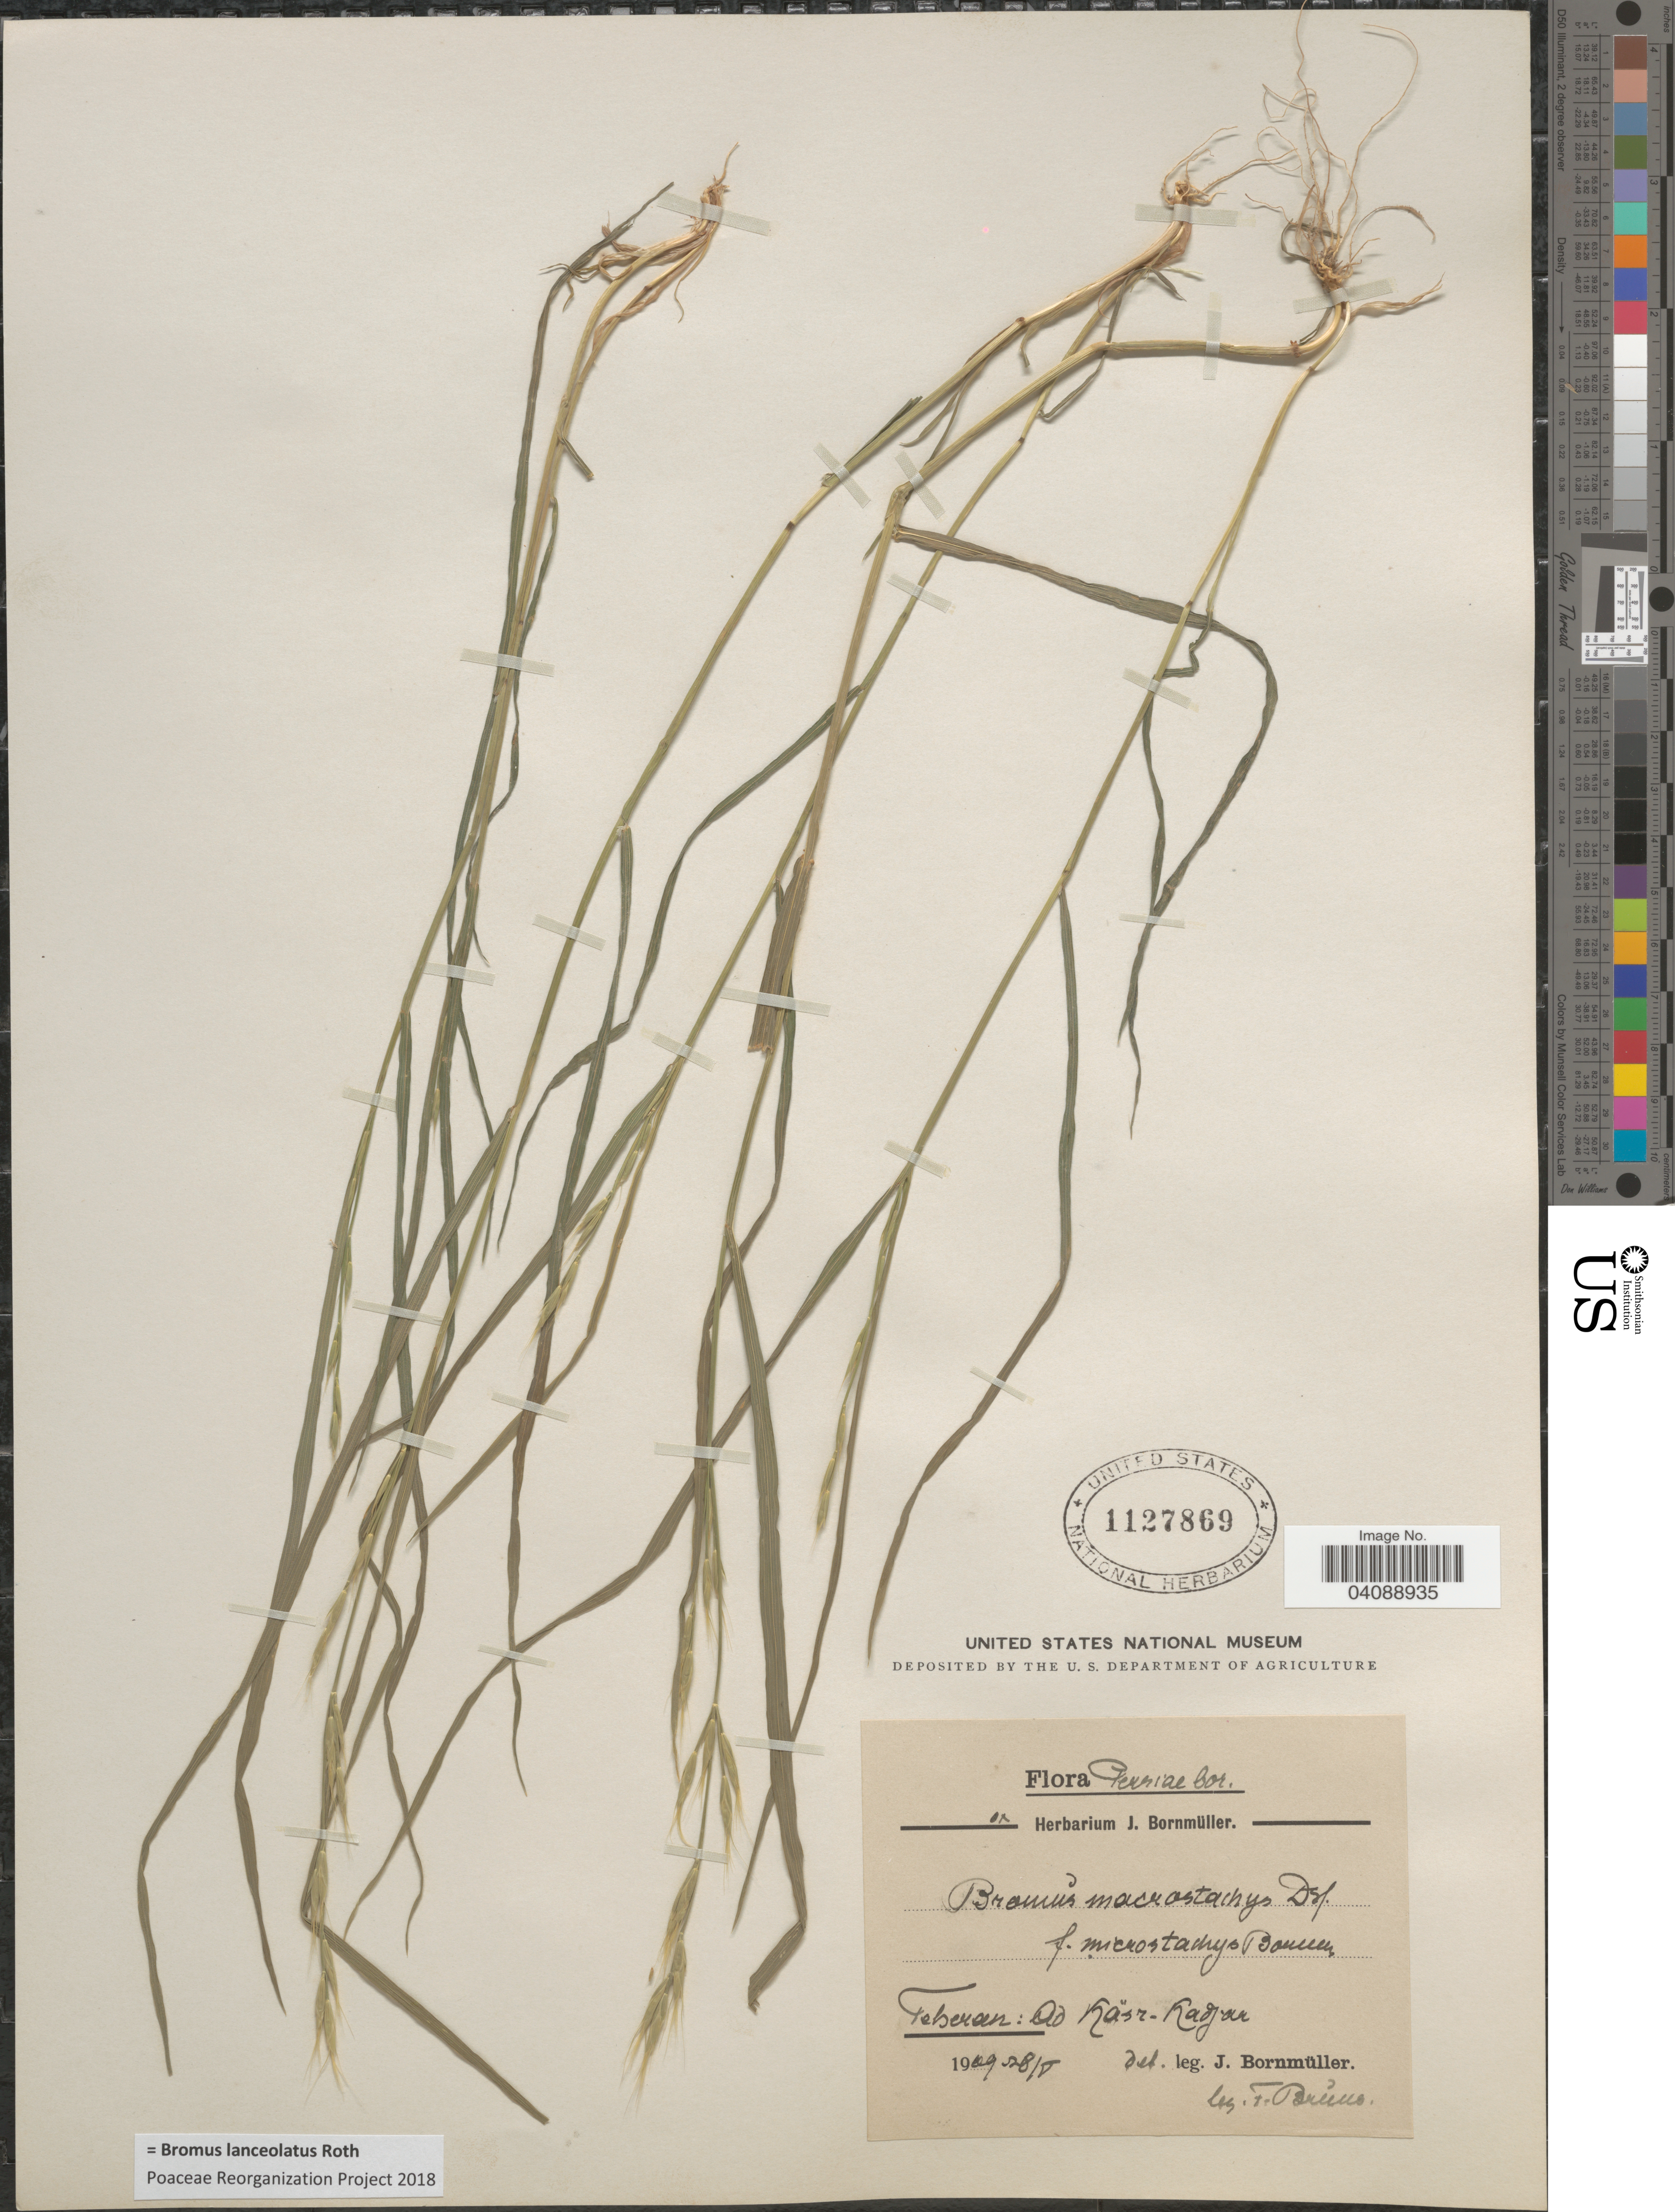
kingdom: Plantae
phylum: Tracheophyta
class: Liliopsida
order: Poales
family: Poaceae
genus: Bromus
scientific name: Bromus lanceolatus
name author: Roth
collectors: T. Bruno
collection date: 1909-05-28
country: Iran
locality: Persiae bor. Teberan: ad Käsr-Kadjar.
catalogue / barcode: US 1127869